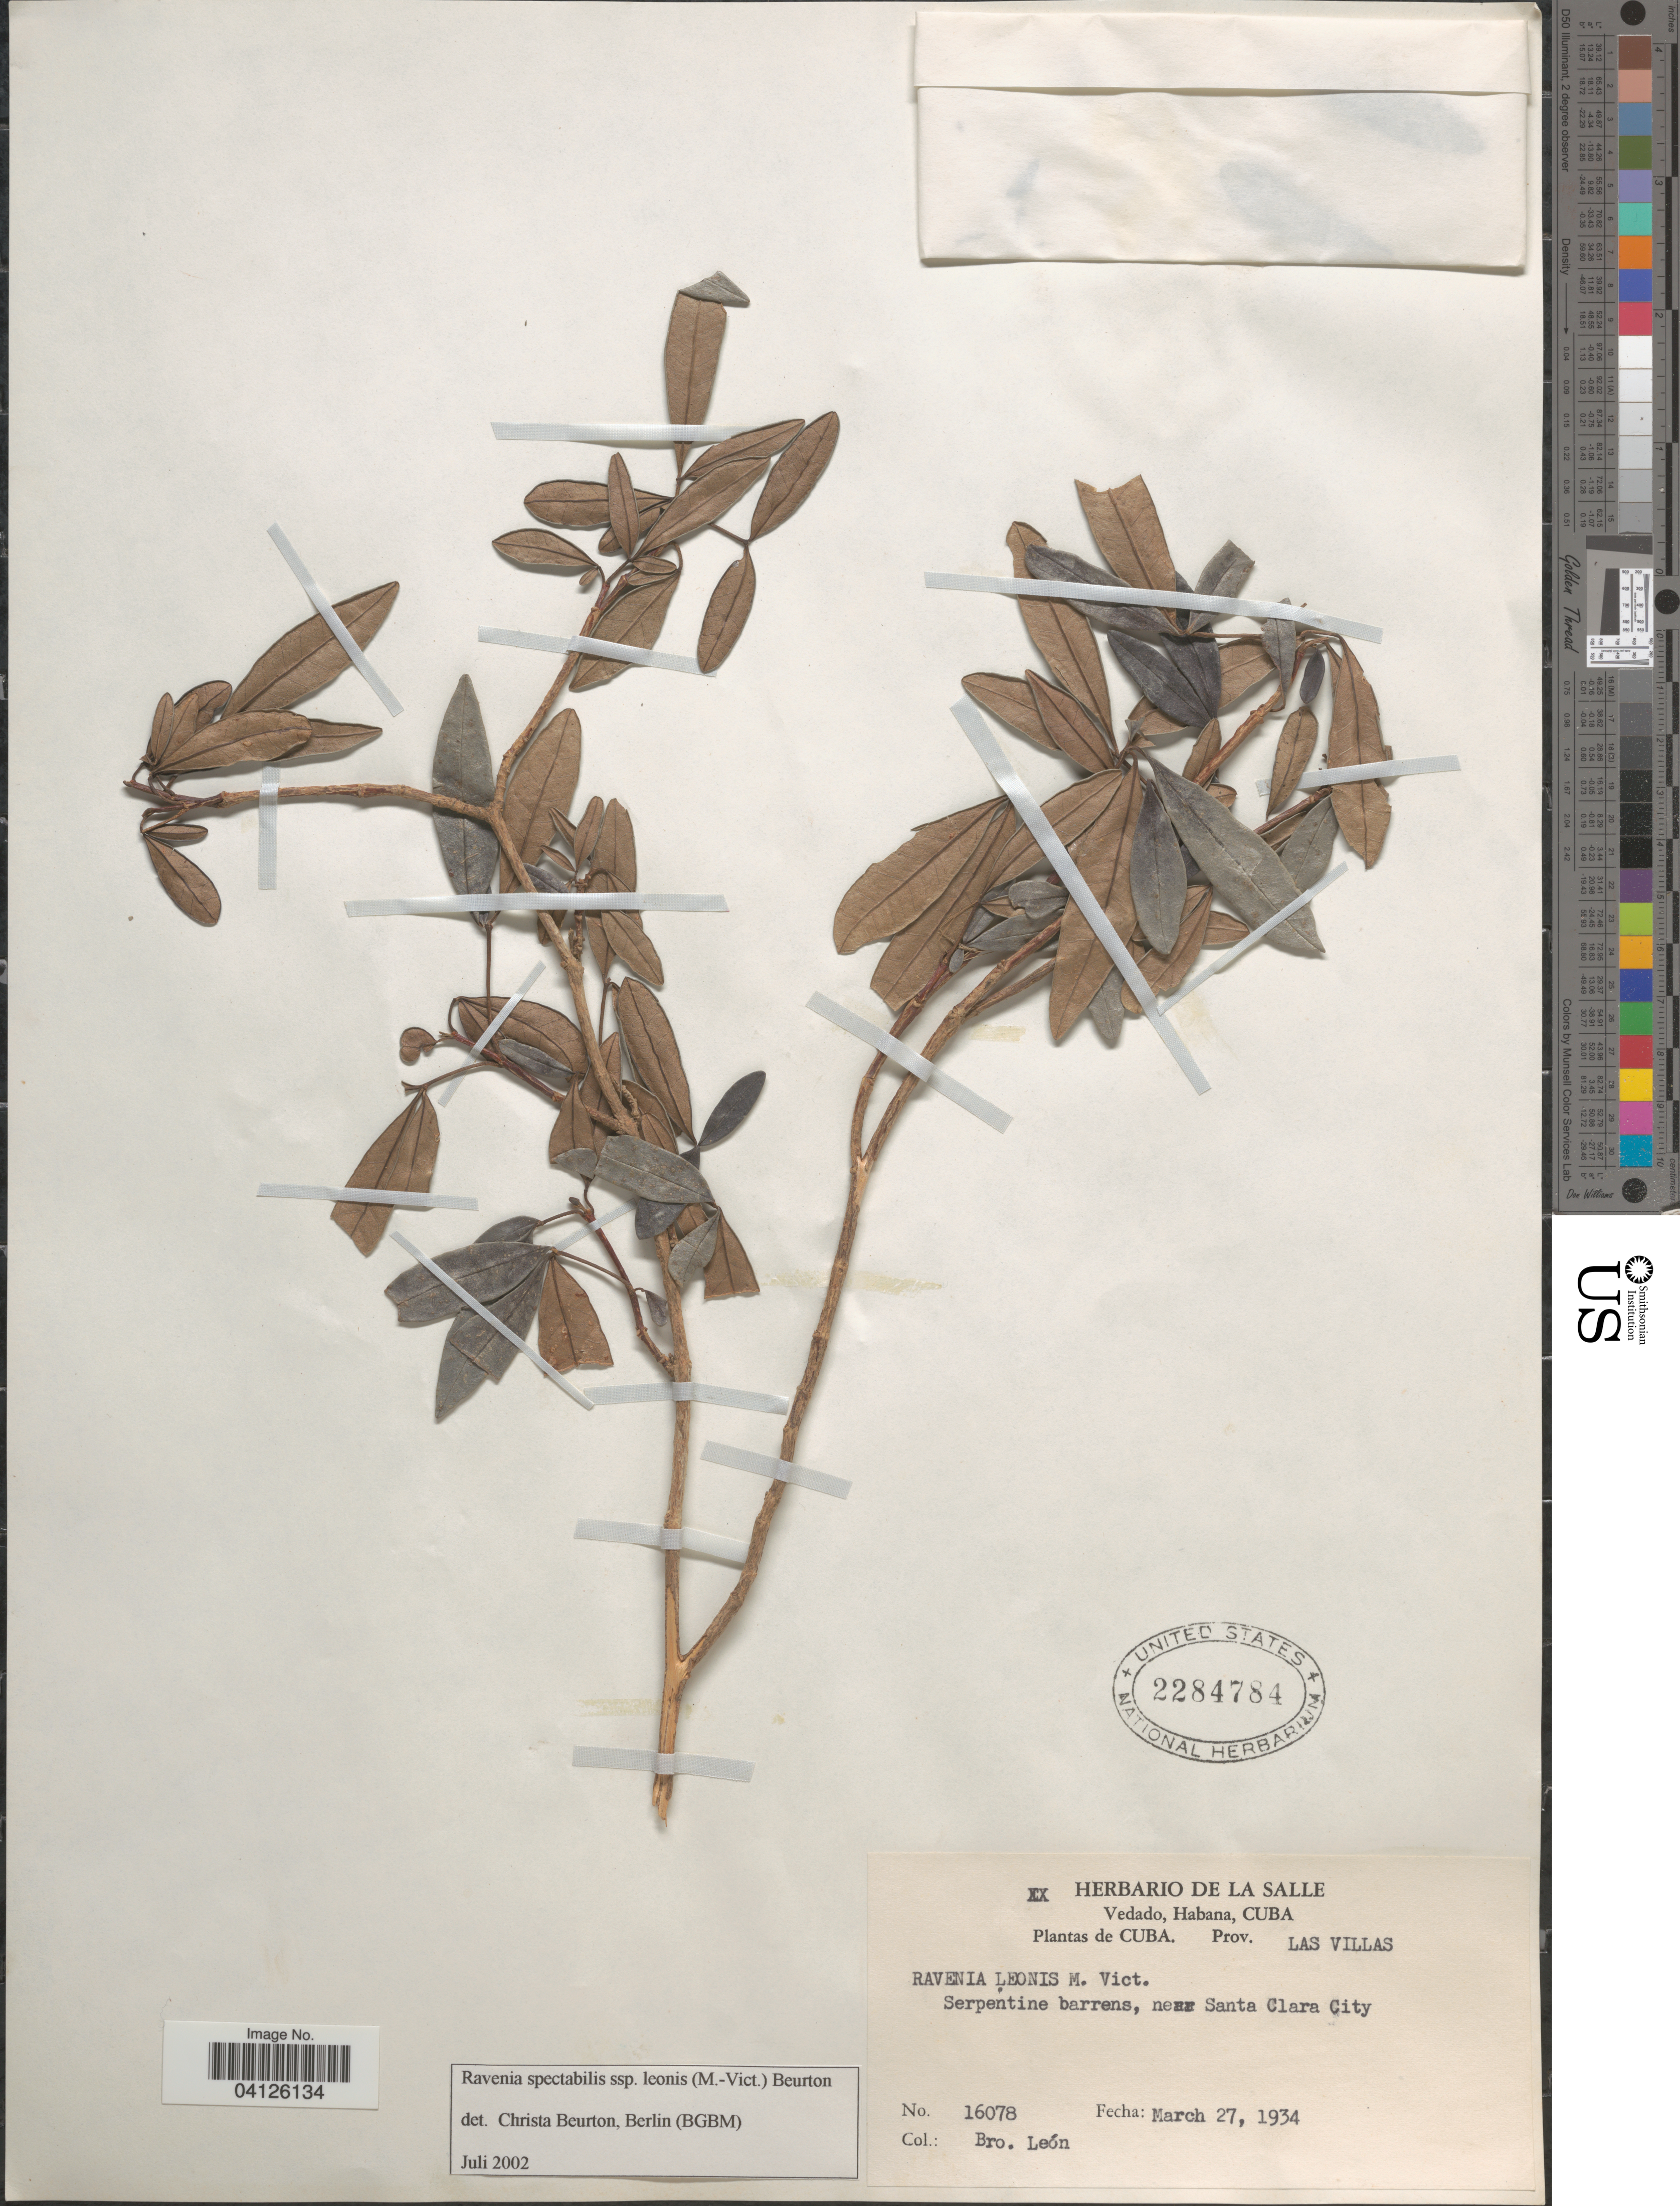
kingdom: Plantae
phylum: Tracheophyta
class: Magnoliopsida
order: Sapindales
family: Rutaceae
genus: Ravenia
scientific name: Ravenia spectabilis subsp. leonis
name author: (Vict.) Beurton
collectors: Bro. León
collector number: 16078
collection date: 1934-03-27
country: Cuba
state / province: Las Villas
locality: Serpentine barrens, near Santa Clara City.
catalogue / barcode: US 2284784